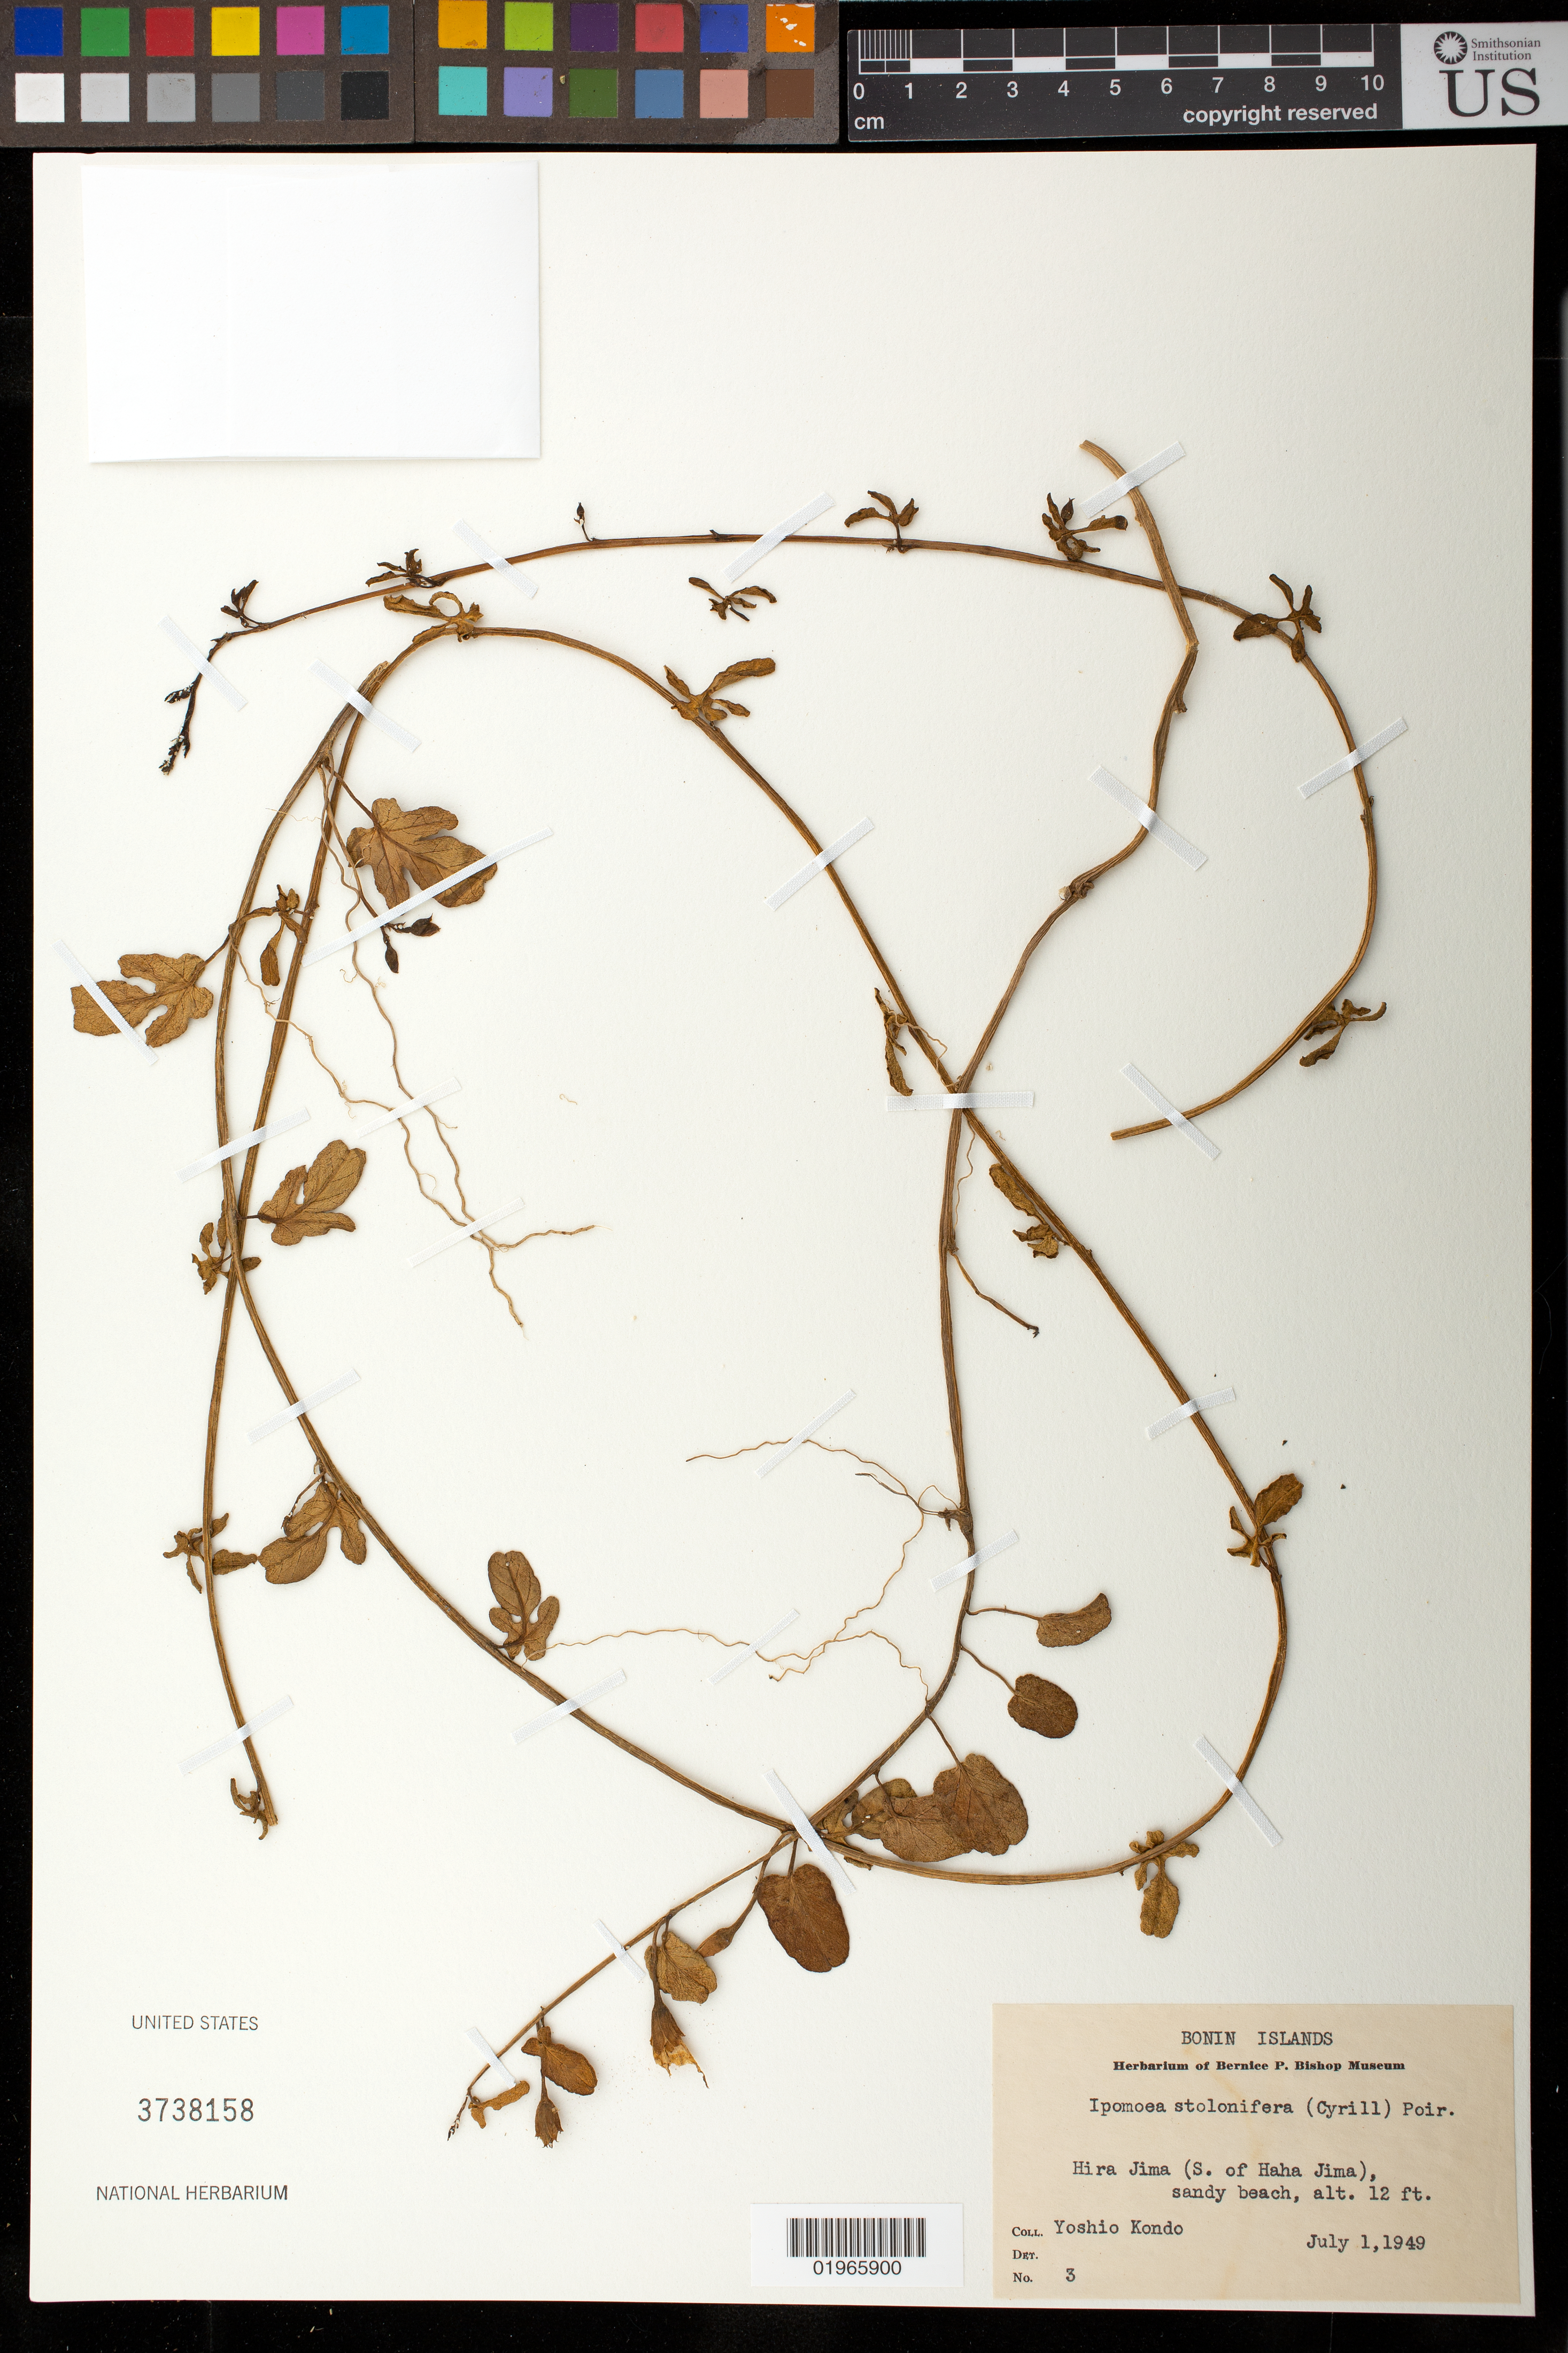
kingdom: Plantae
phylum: Tracheophyta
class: Magnoliopsida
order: Solanales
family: Convolvulaceae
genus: Ipomoea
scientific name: Ipomoea stolonifera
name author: (Cirillo) J.F. Gmel.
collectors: Y. Kondo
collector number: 3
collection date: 1949-07-01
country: Japan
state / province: Tokyo, Federal City of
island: Bonin Islands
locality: Bonin Islands, Hira Jima (S. of Haha Jima), sandy beach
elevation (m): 4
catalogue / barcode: US 3738158